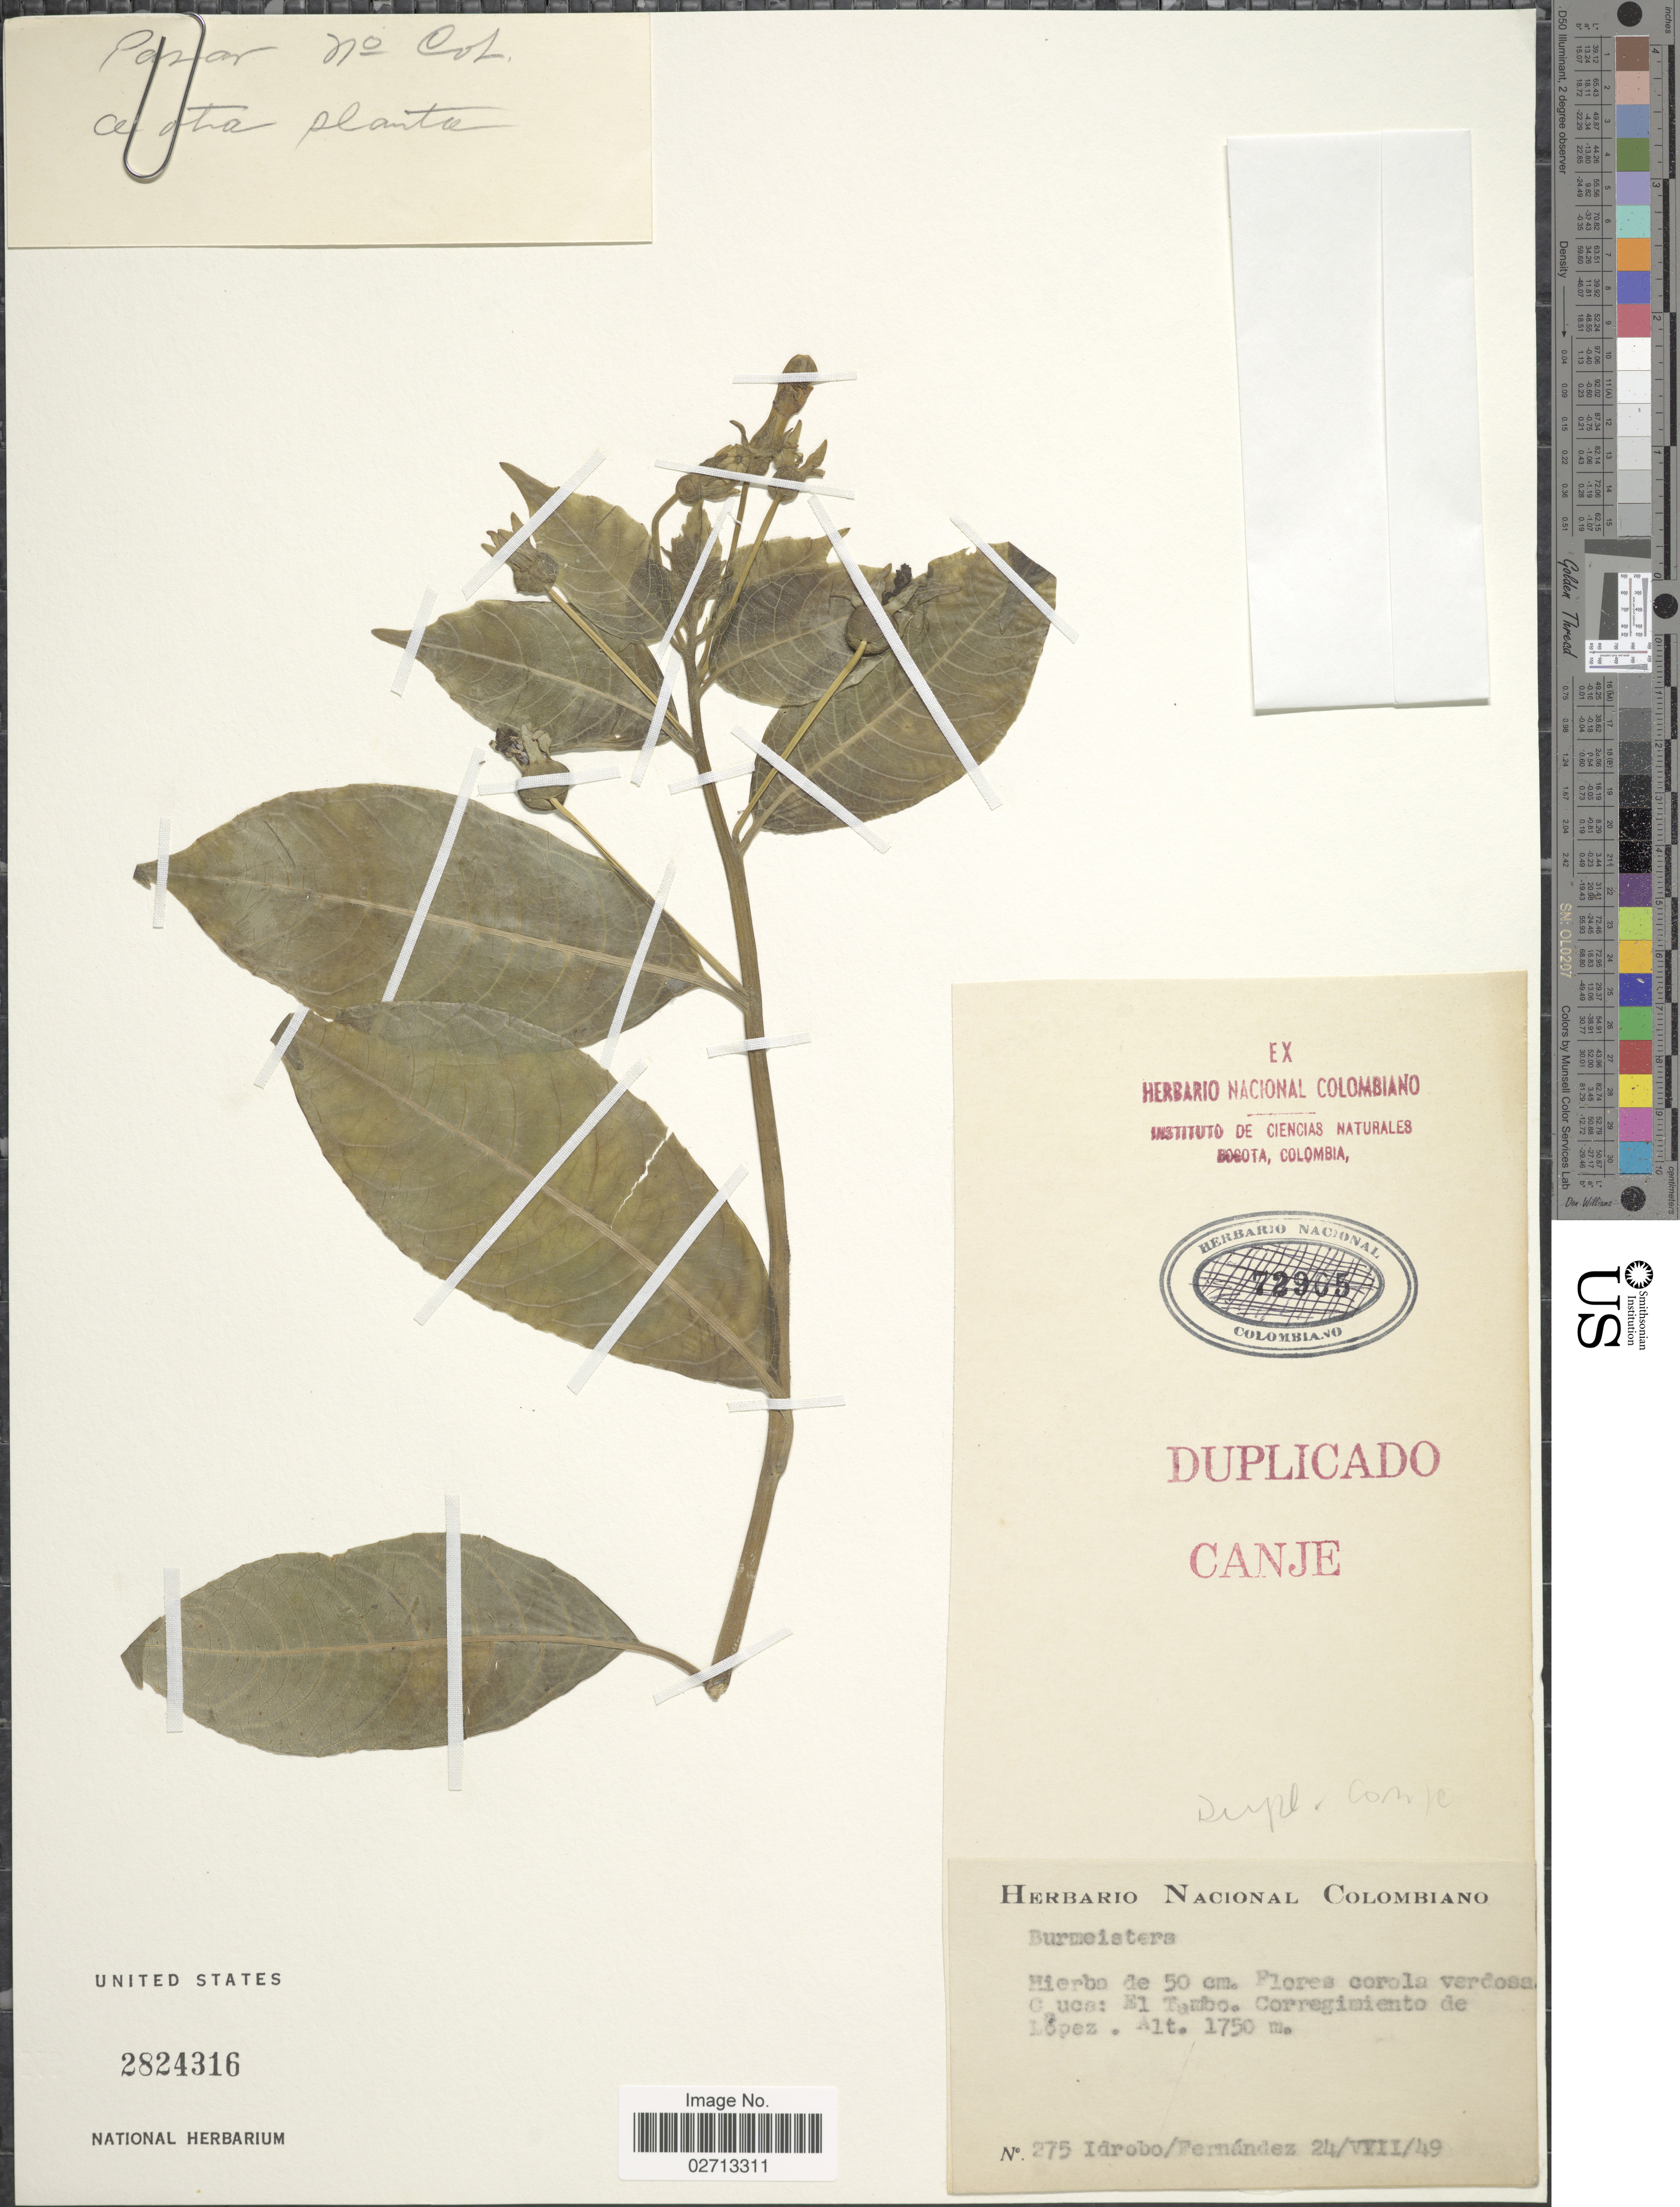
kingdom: Plantae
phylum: Tracheophyta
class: Magnoliopsida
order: Asterales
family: Campanulaceae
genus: Burmeistera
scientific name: Burmeistera sp.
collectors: -- Idrobo & -- Fernandez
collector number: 275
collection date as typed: Transcribed d/m/y: 24/8/49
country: Colombia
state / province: Cauca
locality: El Tambo. Corregimiento de Lopez.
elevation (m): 1750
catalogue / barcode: US 2824316